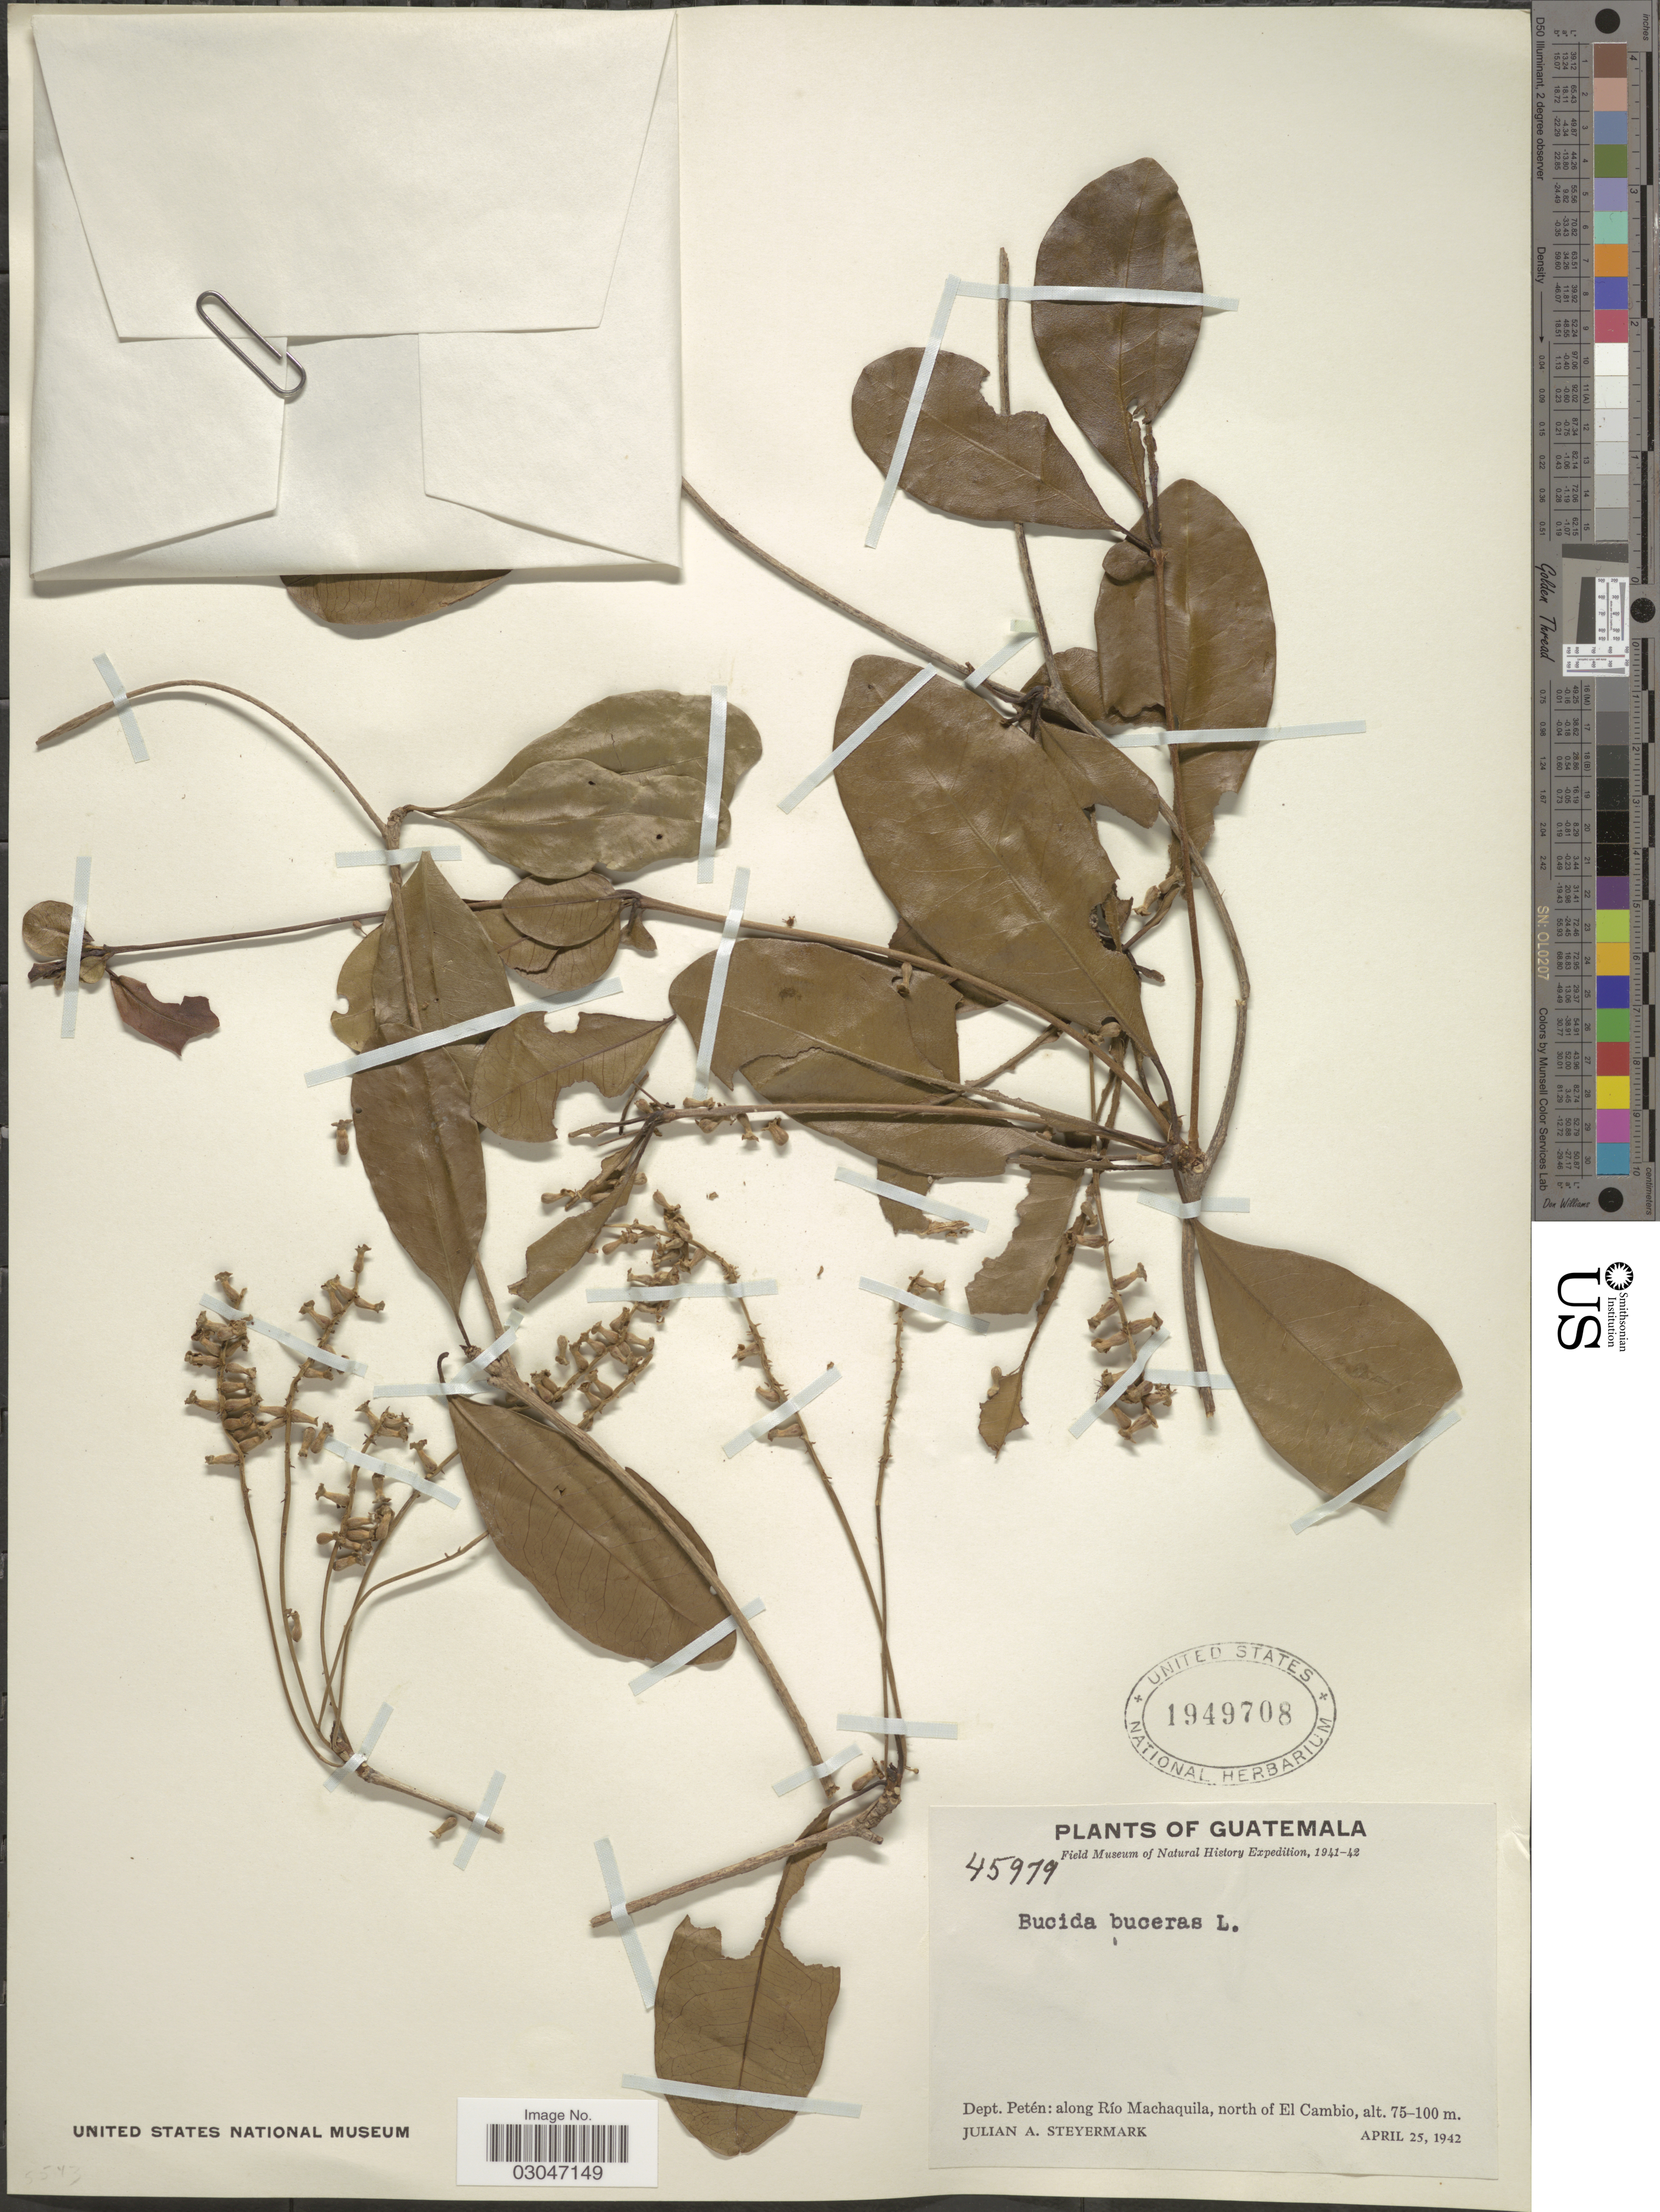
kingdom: Plantae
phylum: Tracheophyta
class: Magnoliopsida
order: Myrtales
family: Combretaceae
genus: Terminalia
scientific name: Terminalia buceras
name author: (L.) C. Wright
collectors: J. Steyermark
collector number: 45979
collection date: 1942-04-25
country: Guatemala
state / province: El Petén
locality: Dept. Petén: along Río Machaquila, north of El Cambio.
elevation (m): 75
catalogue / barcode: US 1949708